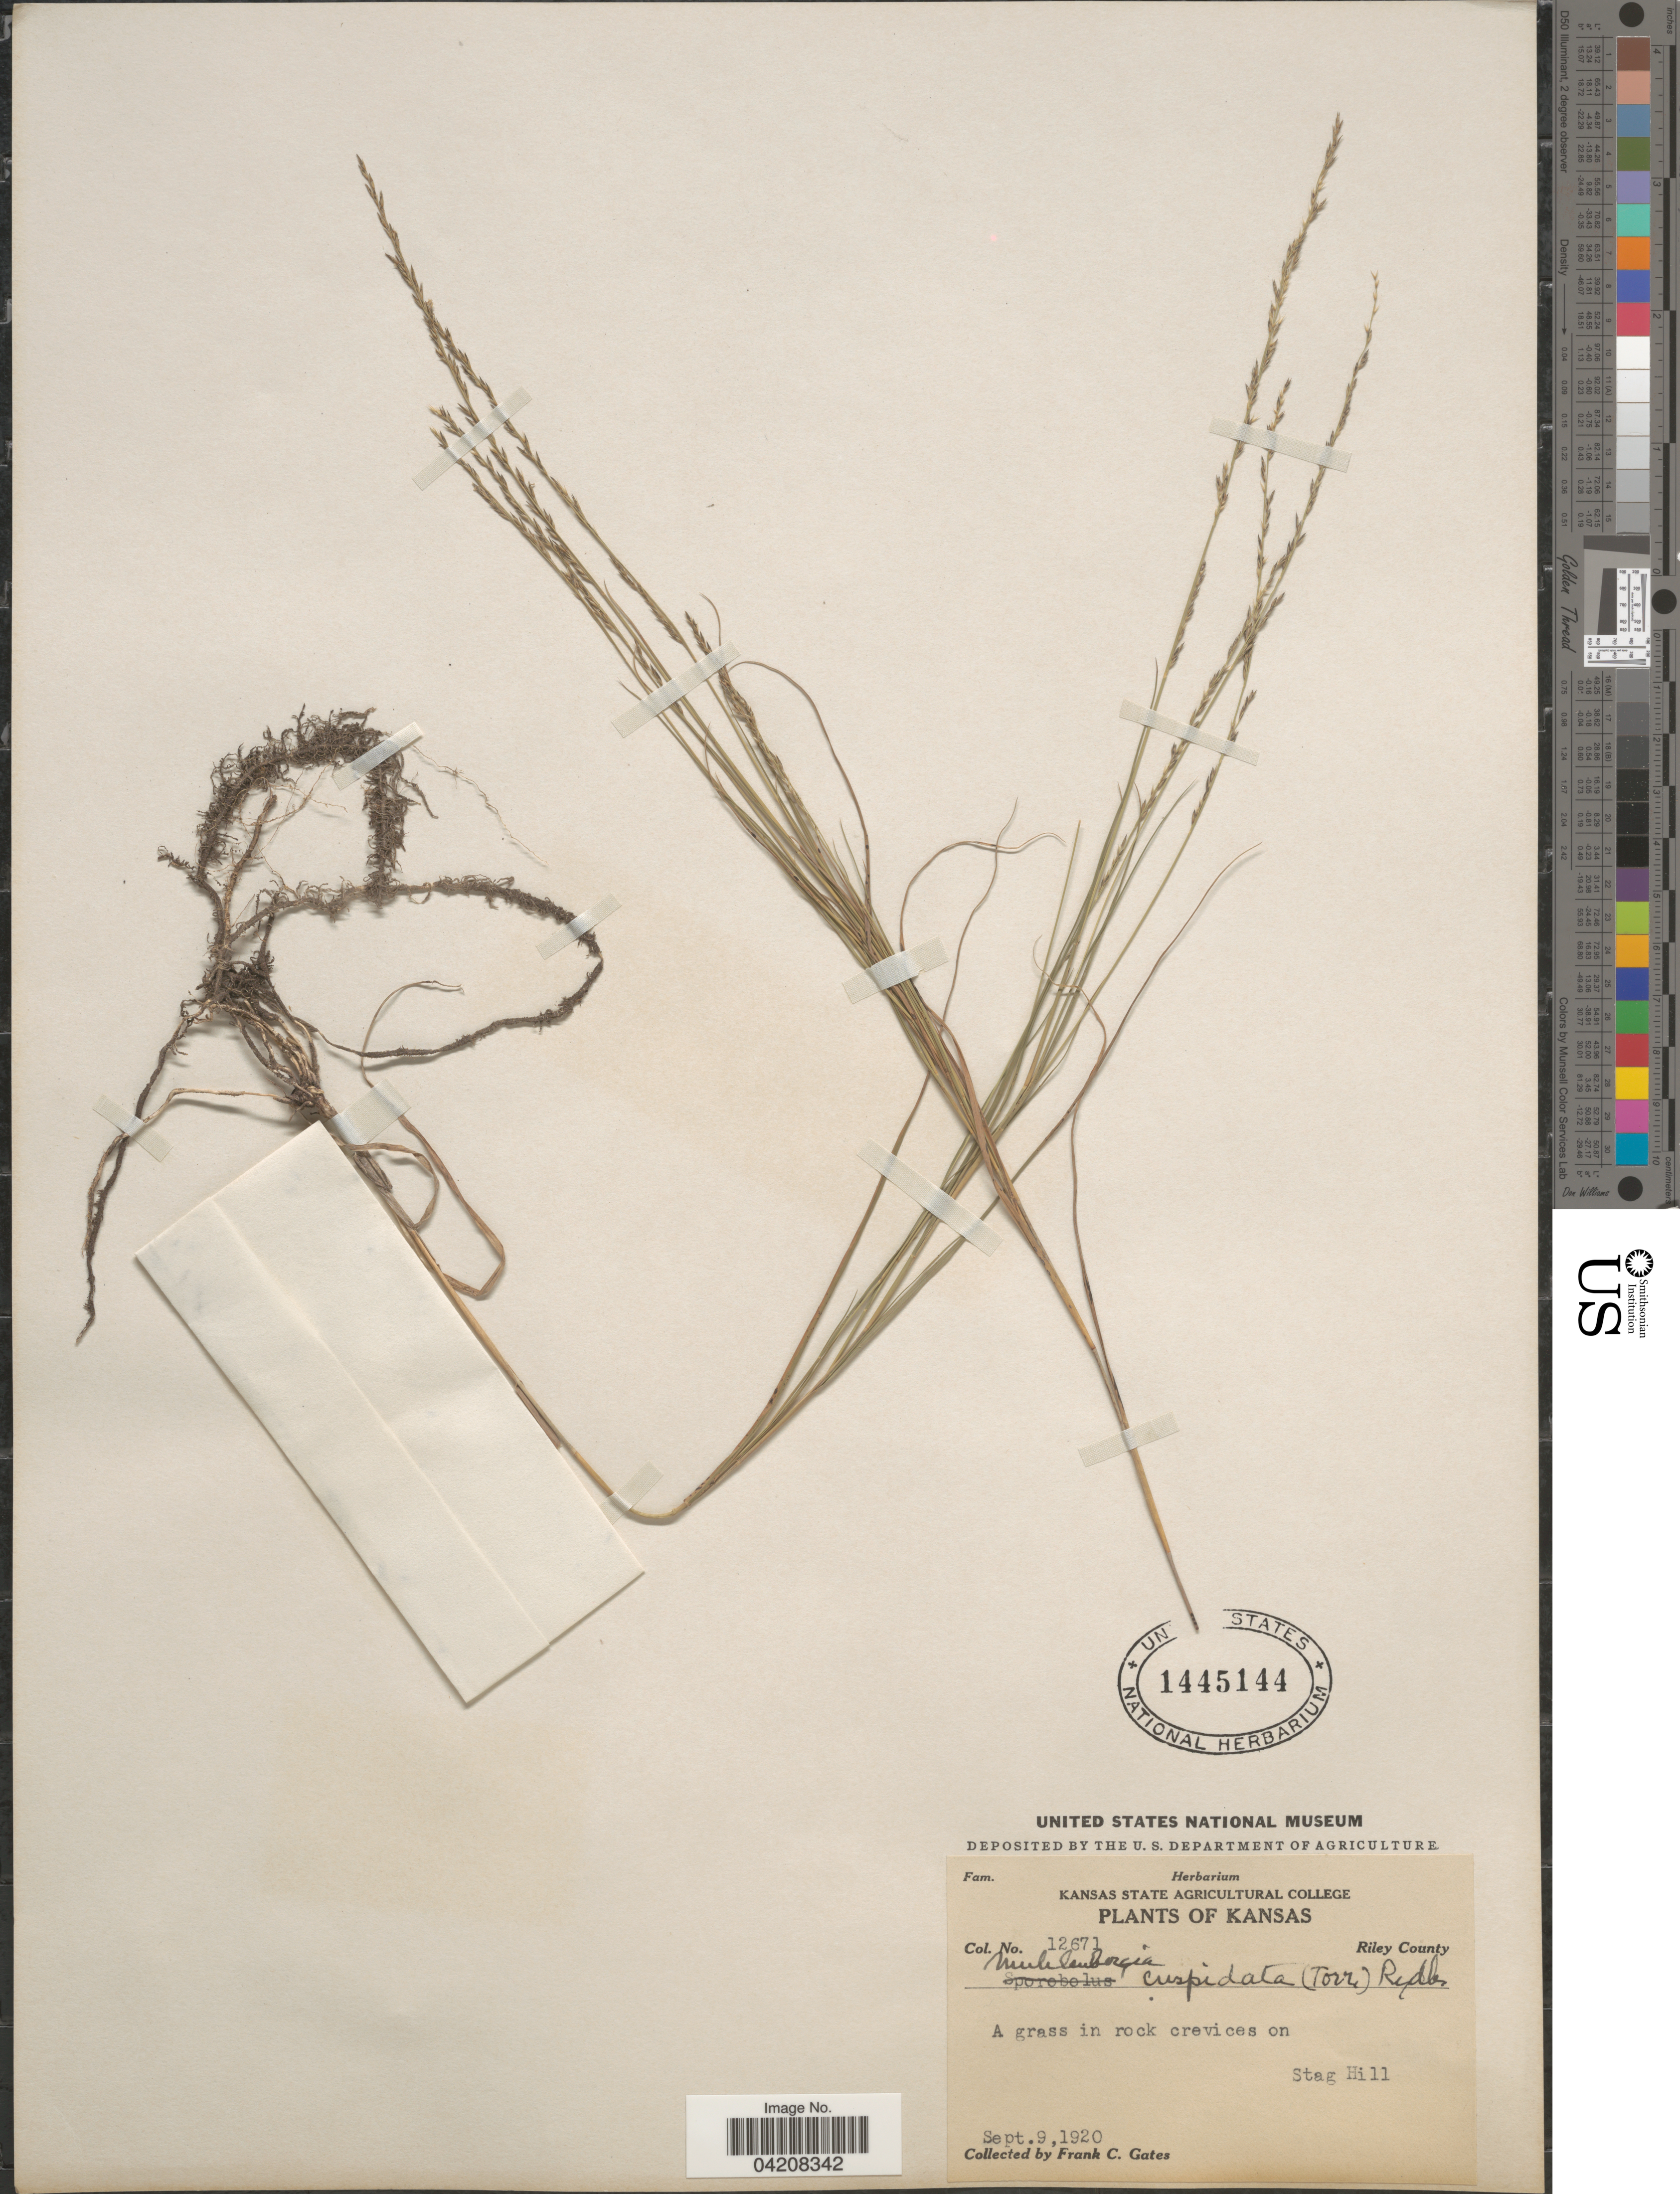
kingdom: Plantae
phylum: Tracheophyta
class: Liliopsida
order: Poales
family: Poaceae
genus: Muhlenbergia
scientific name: Muhlenbergia cuspidata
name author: (Torr. ex Hook.) Rydb.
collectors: F. C. Gates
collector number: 12671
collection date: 1920-09-09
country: United States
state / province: Kansas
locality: Riley County. A grass in rock crevices on Stag Hill.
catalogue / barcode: US 1445144